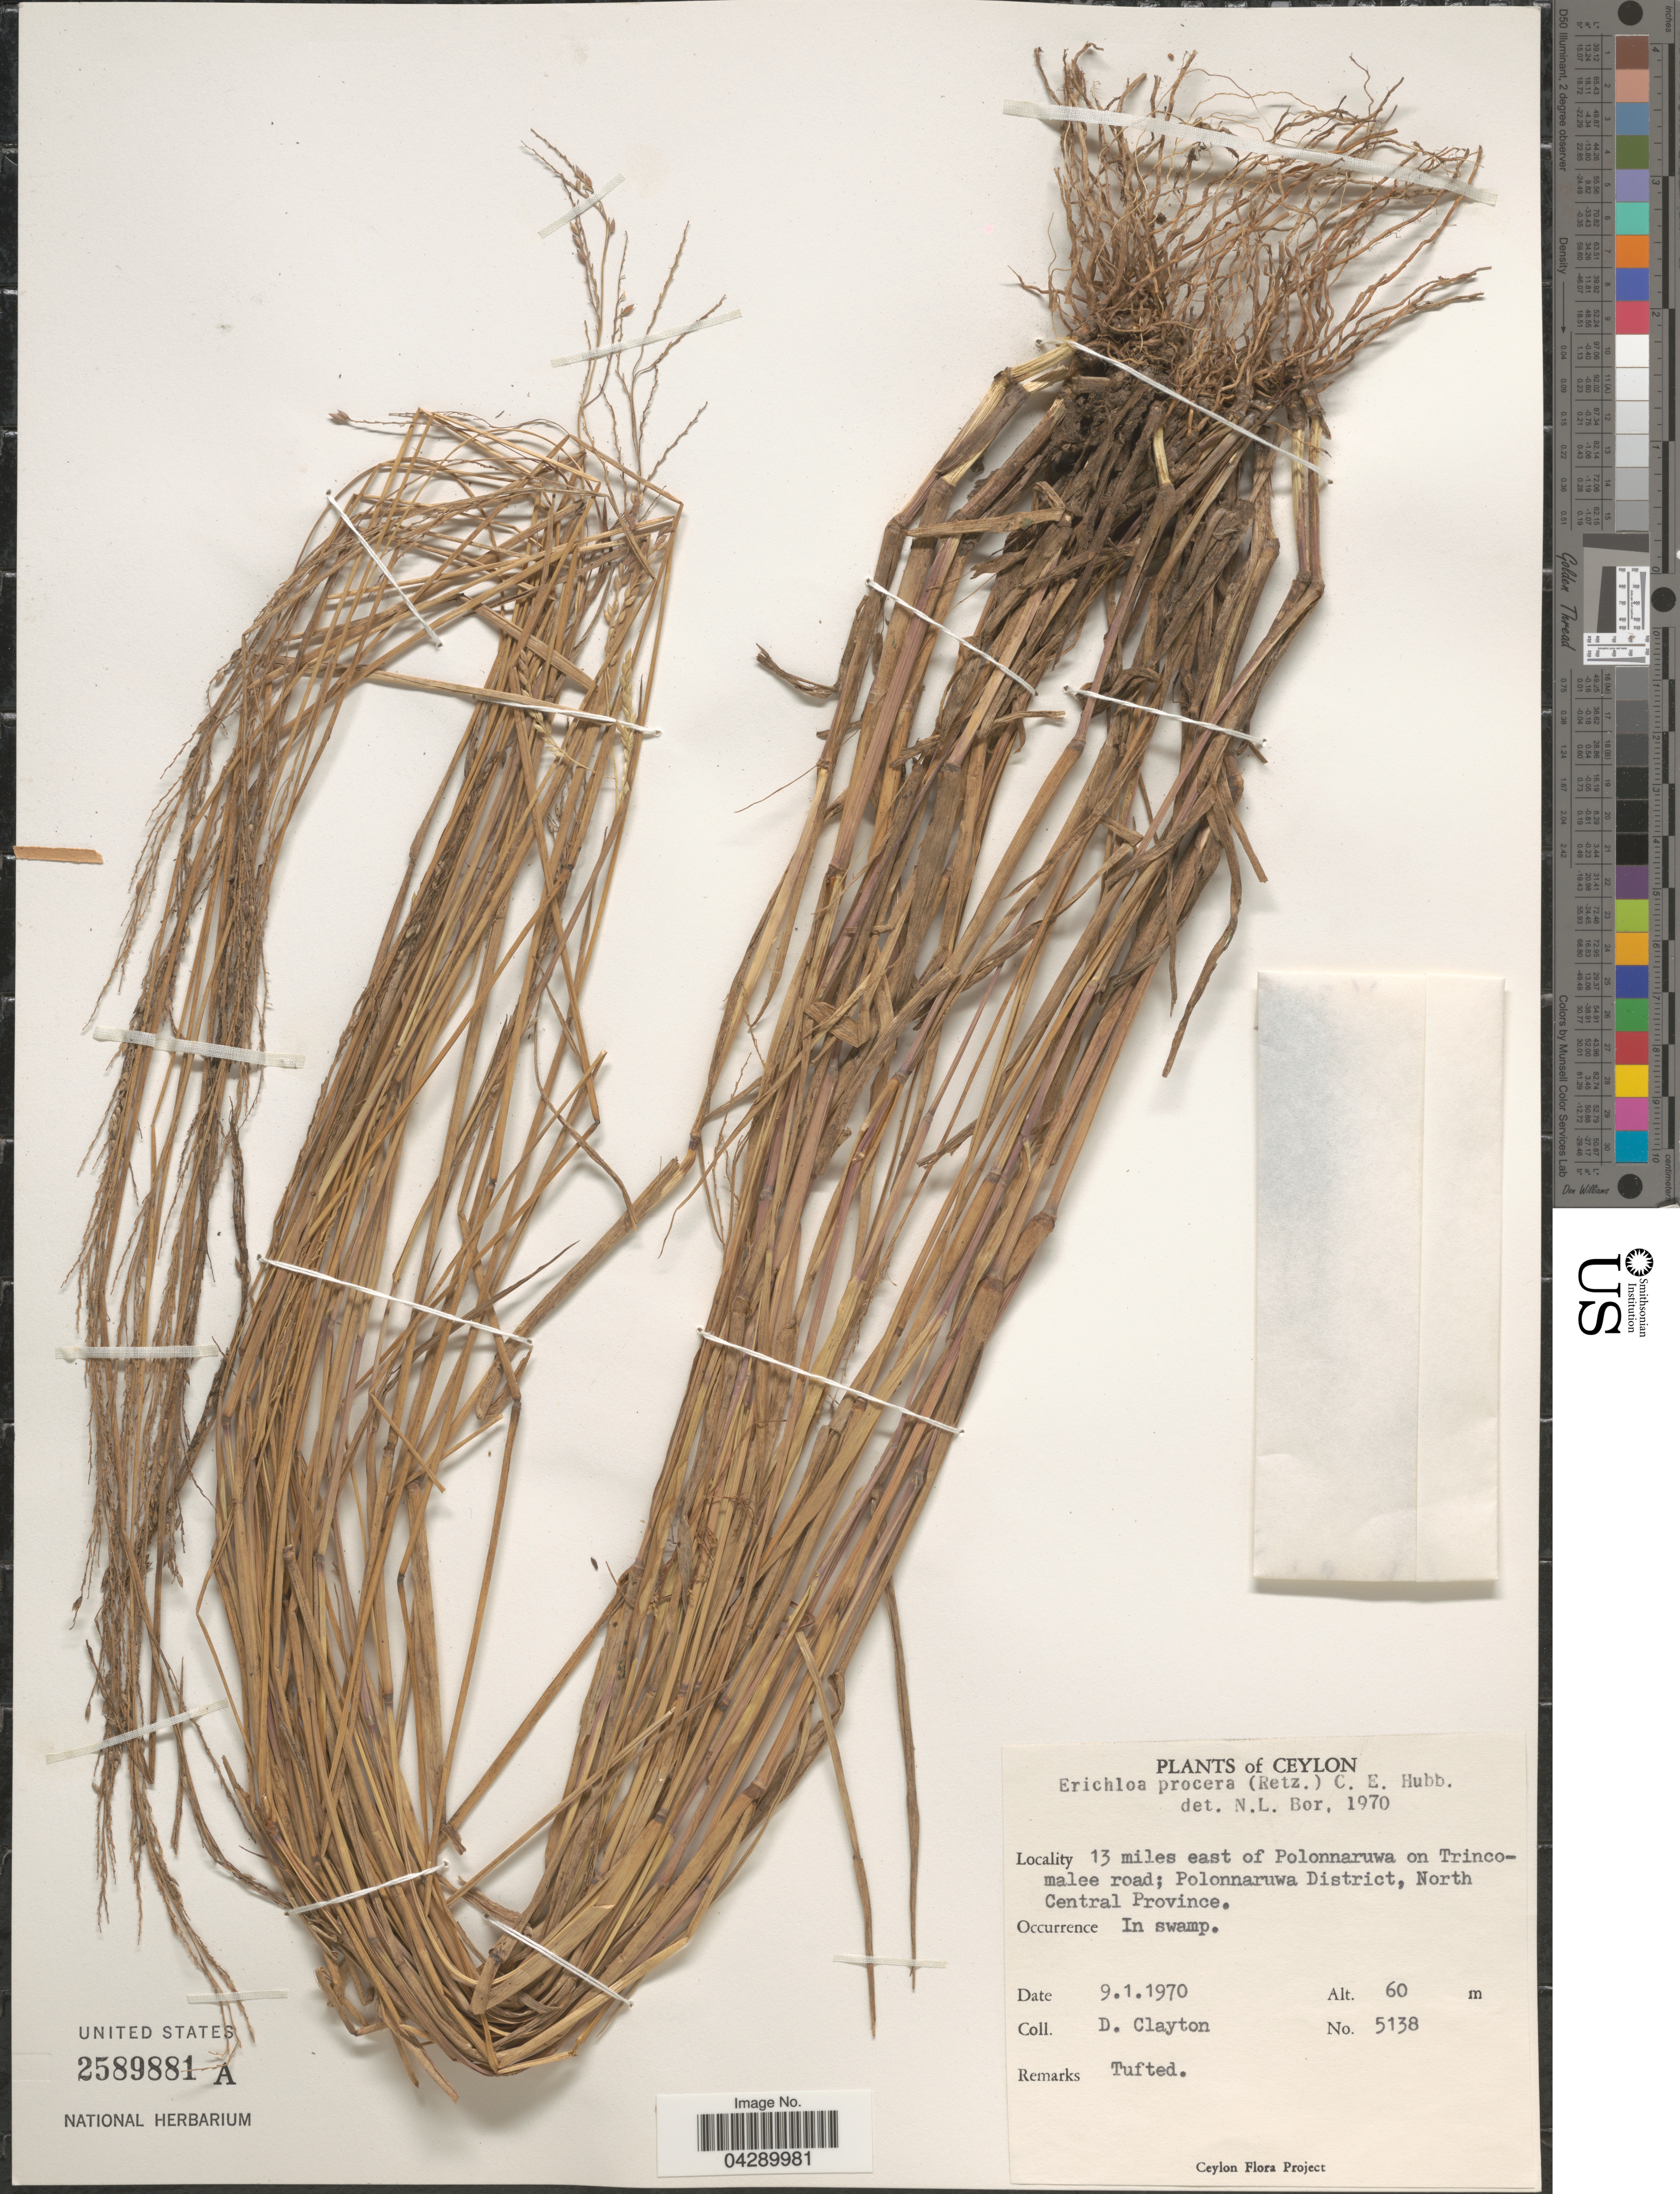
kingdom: Plantae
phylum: Tracheophyta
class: Liliopsida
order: Poales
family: Poaceae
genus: Eriochloa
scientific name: Eriochloa procera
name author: (Retz.) C.E. Hubb.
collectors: D. Clayton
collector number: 5138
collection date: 1970-01-09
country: Sri Lanka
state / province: North Central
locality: Ceylon. 13 miles east of Polonnaruwa on Trincomalee road; Polonnaruwa District.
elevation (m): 60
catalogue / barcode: US 2589881A